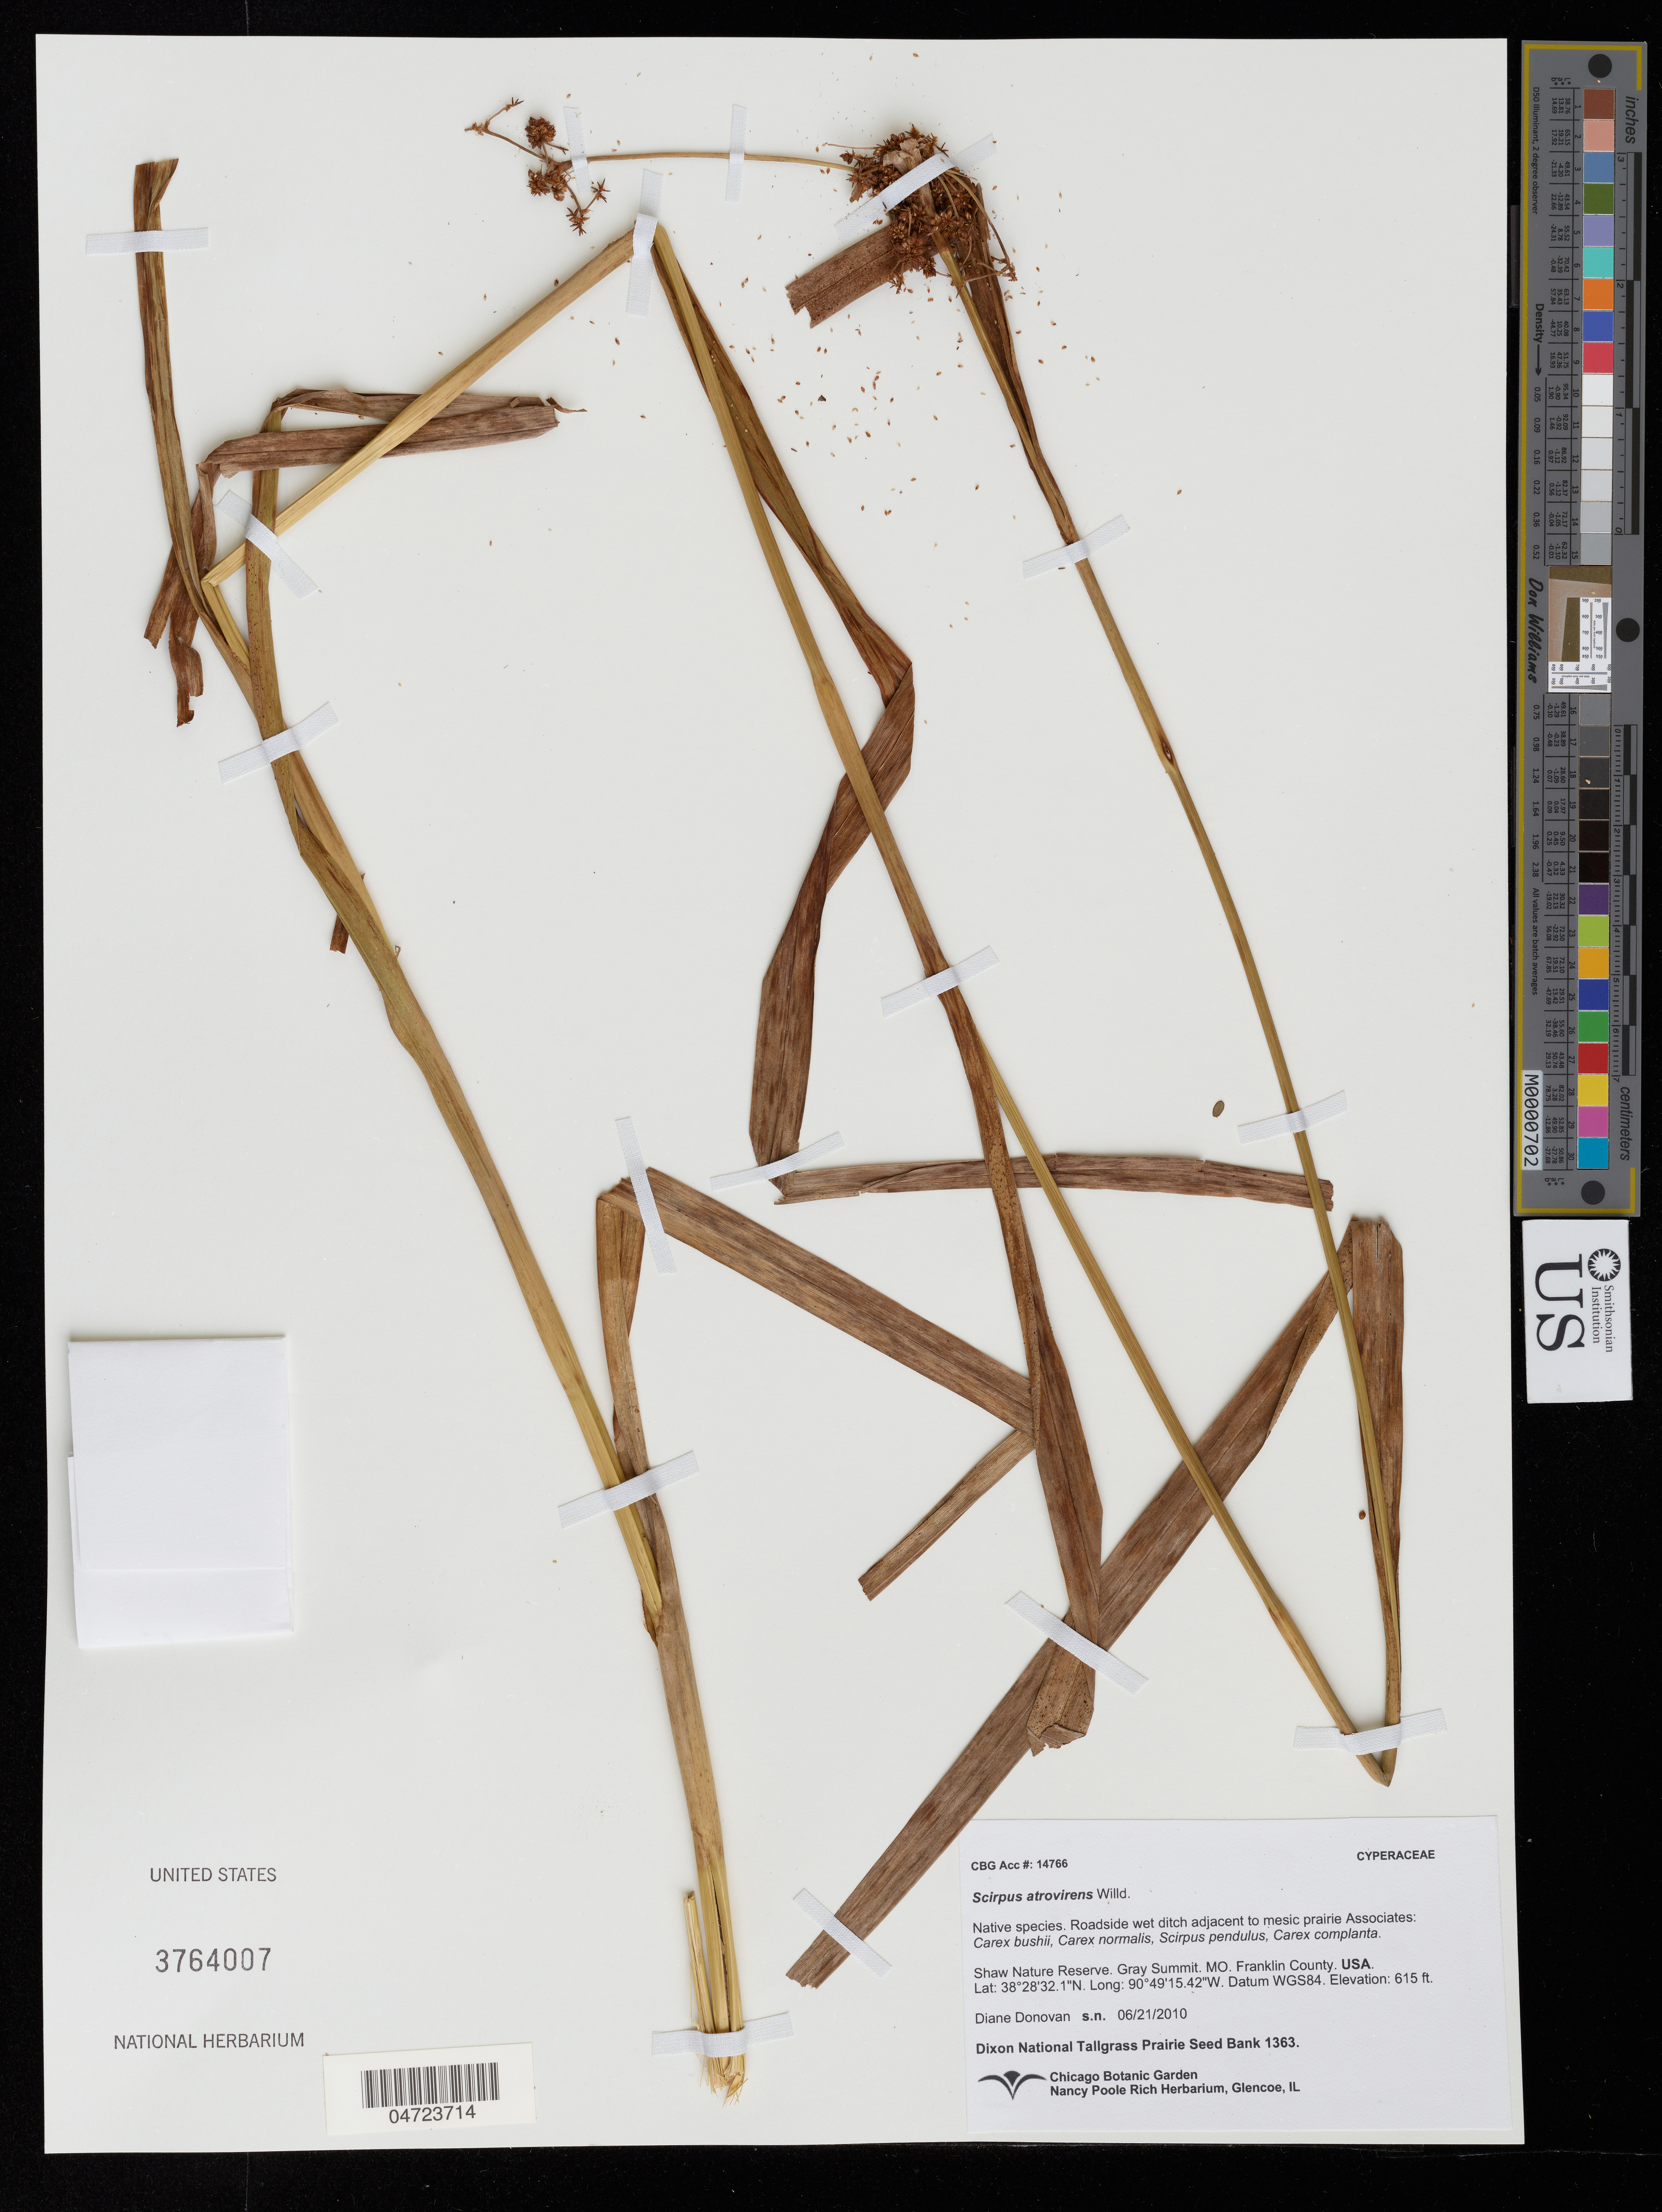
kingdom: Plantae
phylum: Tracheophyta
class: Liliopsida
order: Poales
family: Cyperaceae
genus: Scirpus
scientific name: Scirpus atrovirens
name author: Willd.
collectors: D. Donovan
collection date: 2010-06-21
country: United States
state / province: Missouri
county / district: Franklin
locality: Shaw Nature Reserve. Gray Summit. Franklin County.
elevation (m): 187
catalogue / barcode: US 3764007